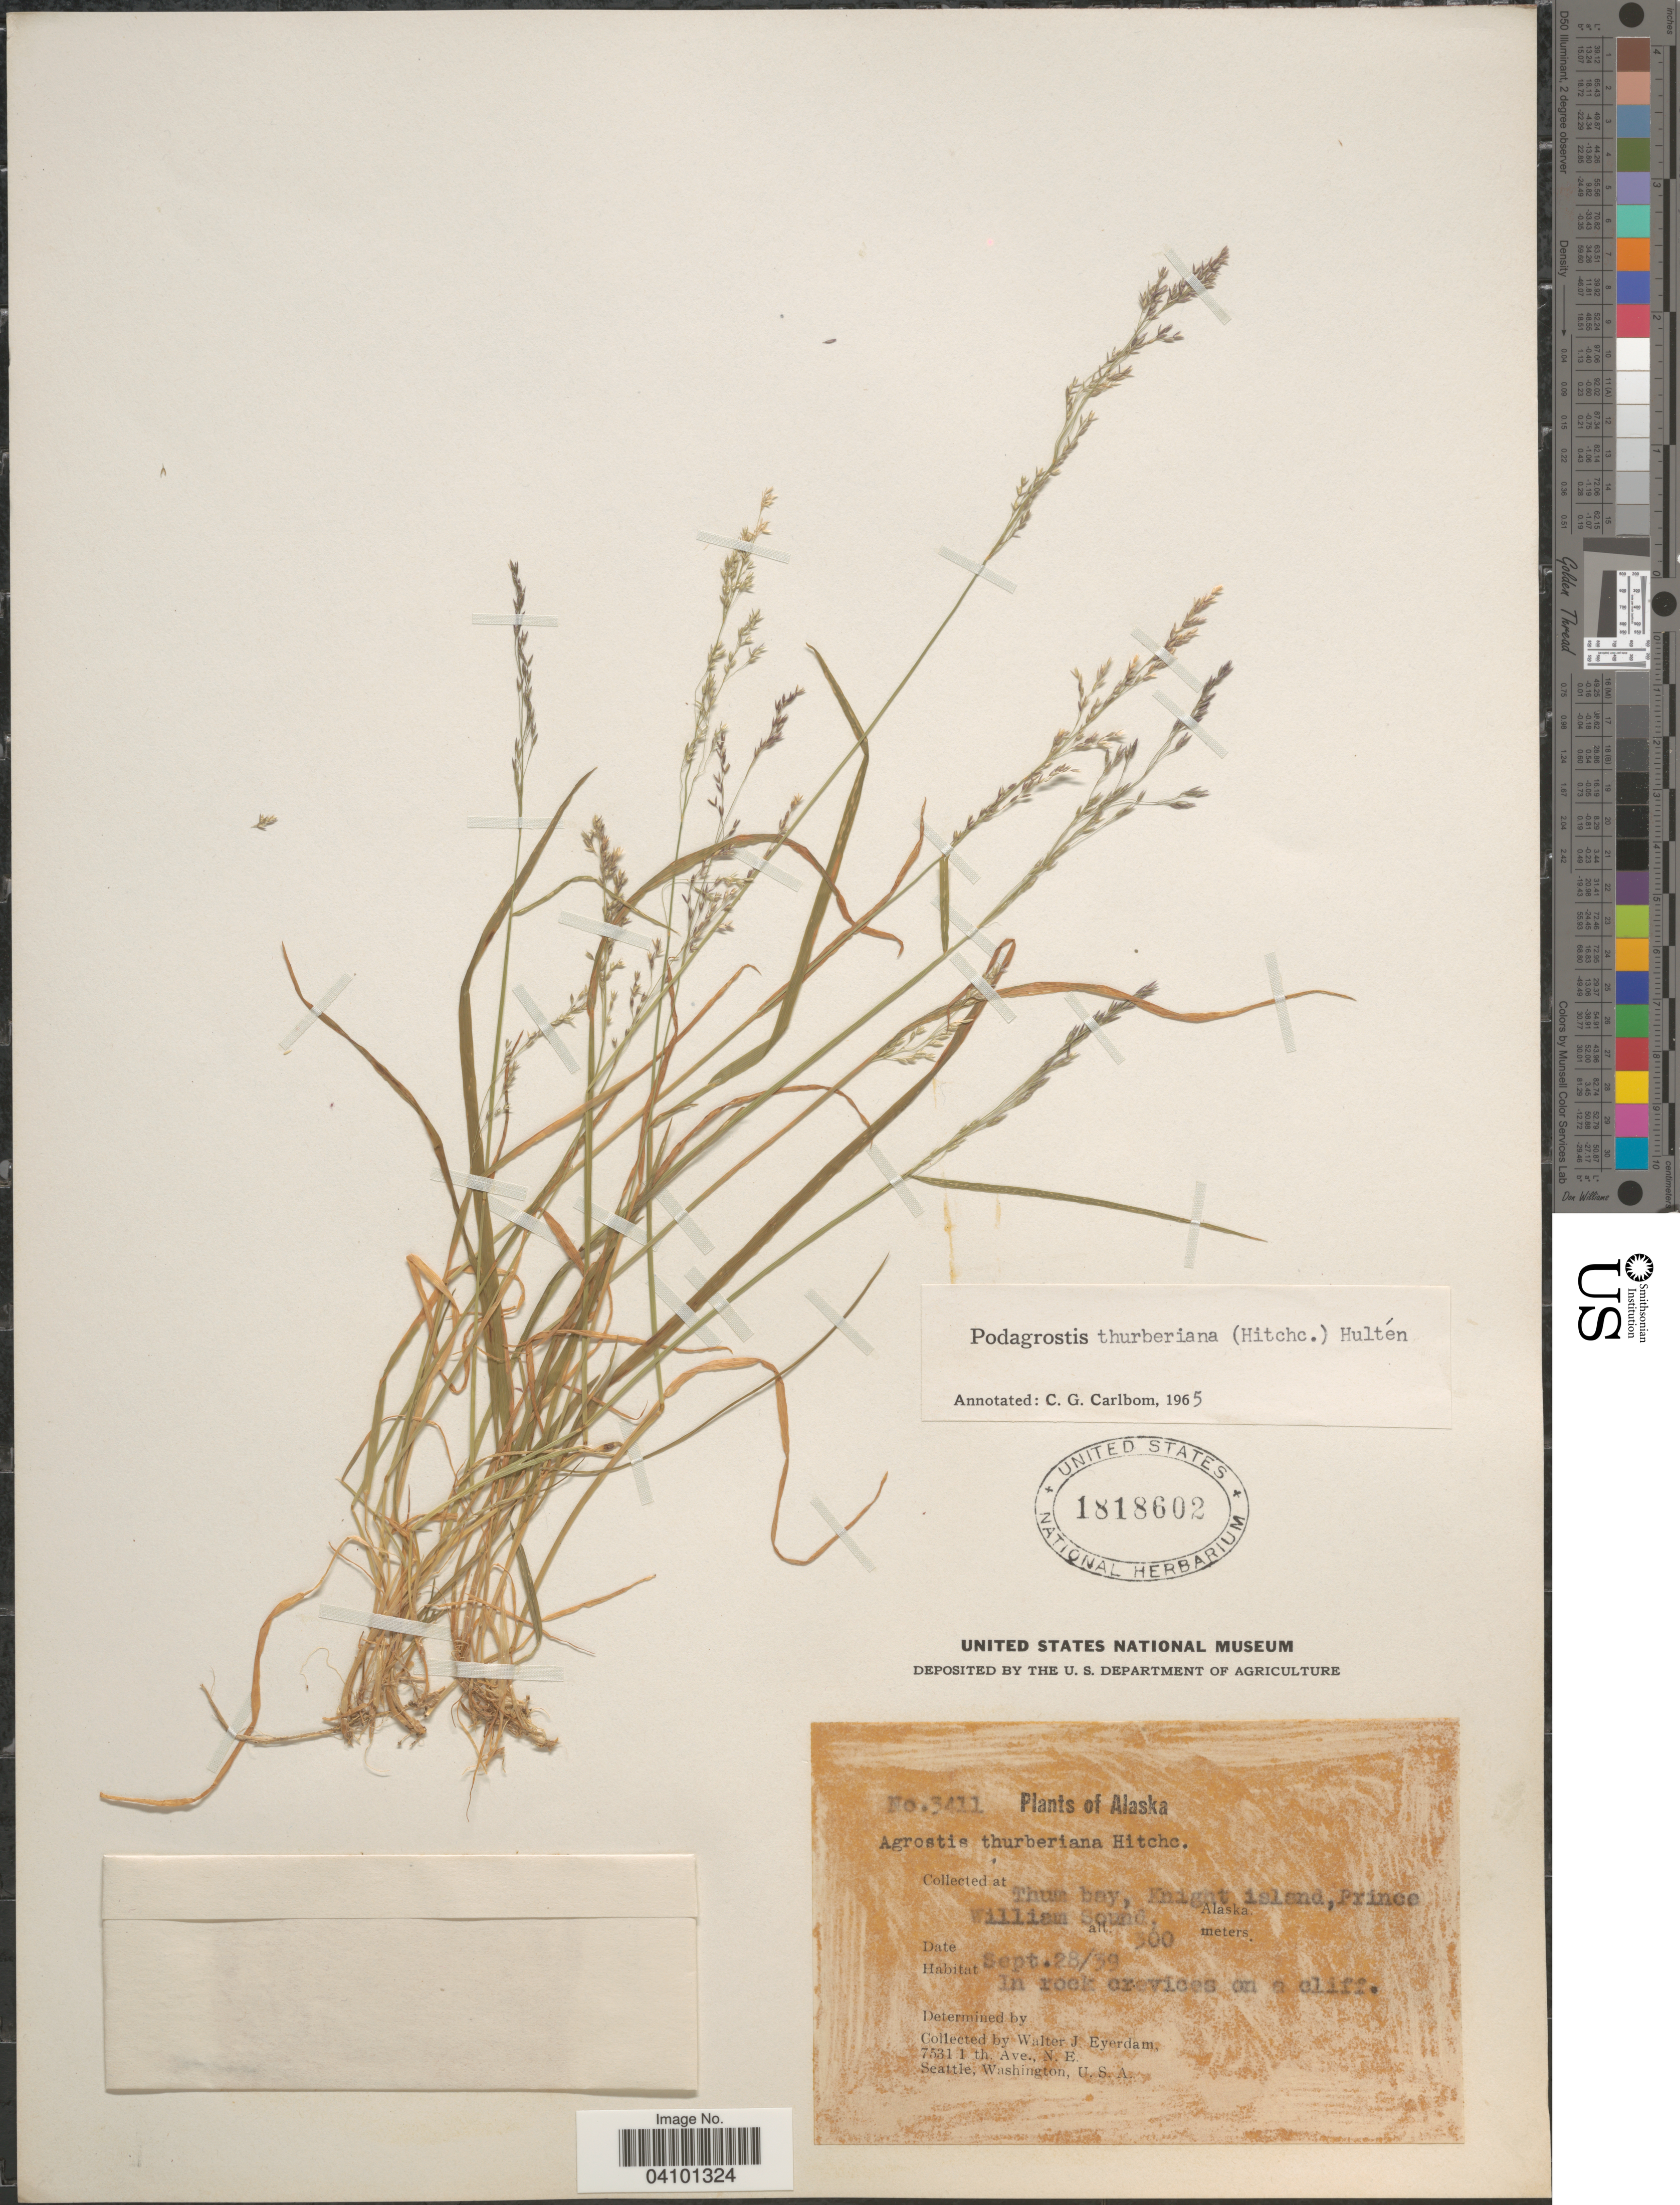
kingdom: Plantae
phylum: Tracheophyta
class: Liliopsida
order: Poales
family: Poaceae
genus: Podagrostis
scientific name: Podagrostis thurberiana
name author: Hitchc.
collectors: W. J. Eyerdam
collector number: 3411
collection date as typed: Transcribed d/m/y: 28/9/39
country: United States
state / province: Alaska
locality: Thum bay, Knight island, Prince William Sound.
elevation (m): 300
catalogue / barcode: US 1818602